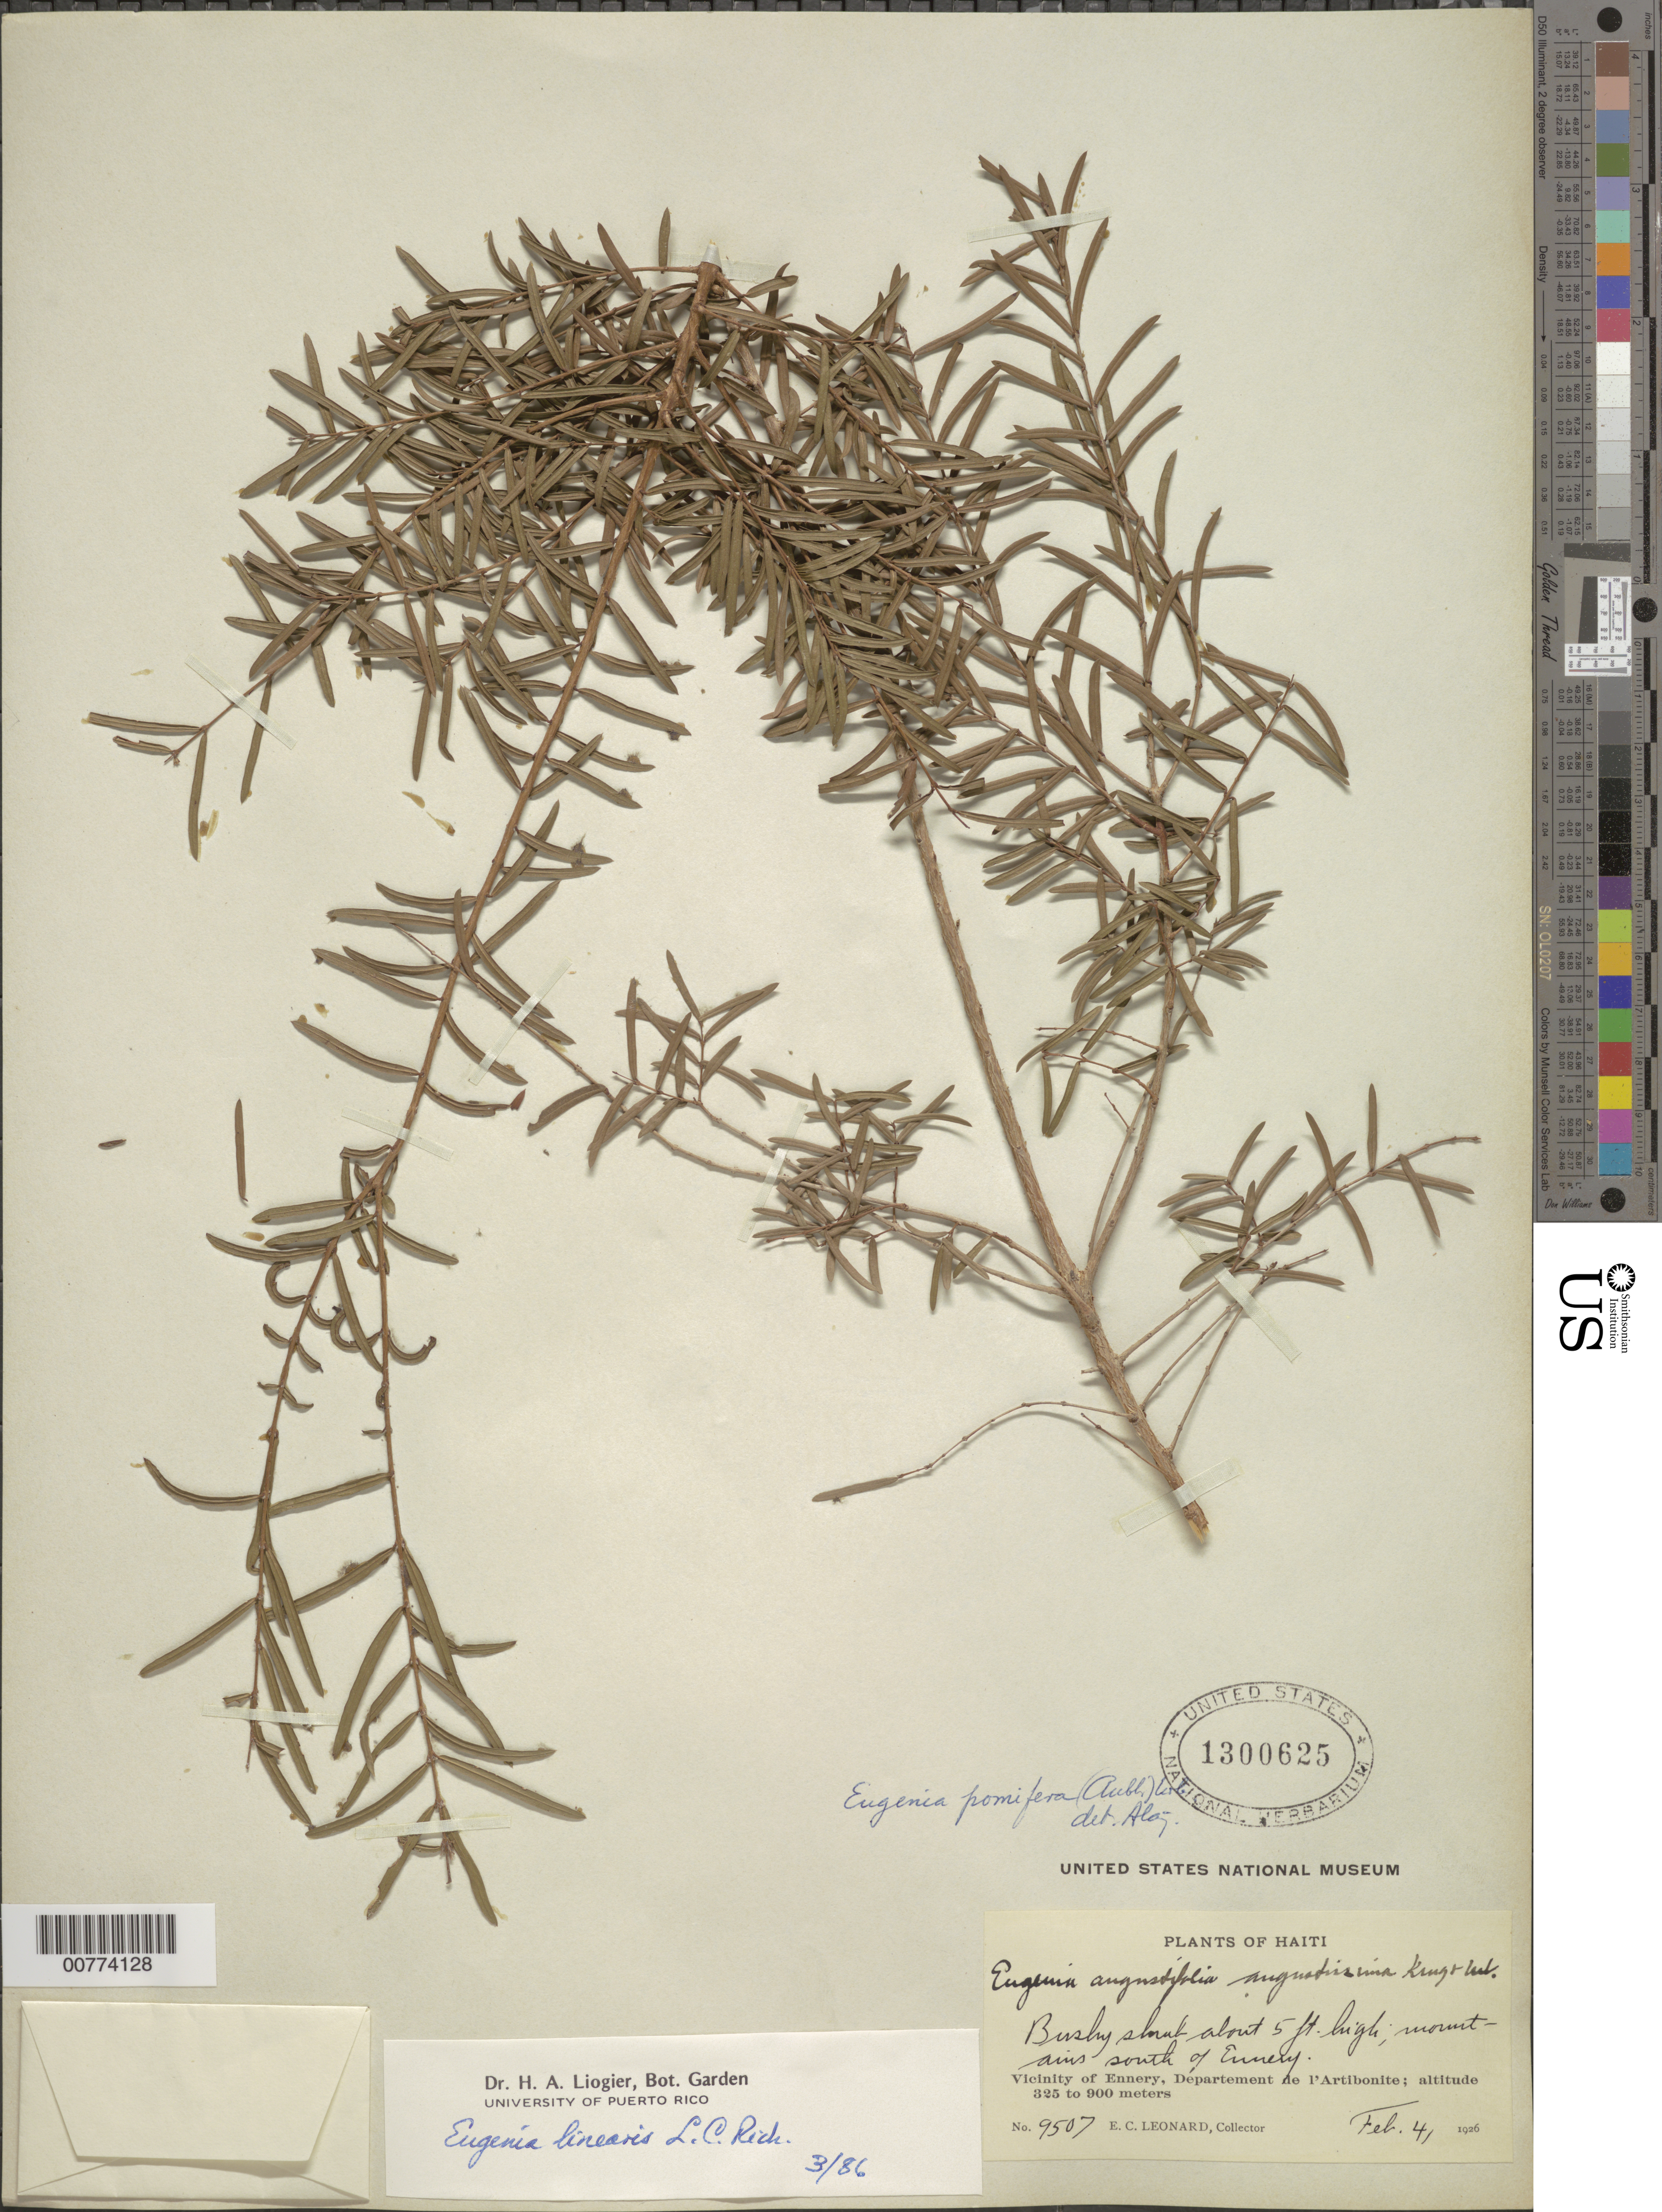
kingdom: Plantae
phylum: Tracheophyta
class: Magnoliopsida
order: Myrtales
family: Myrtaceae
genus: Eugenia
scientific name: Eugenia linearis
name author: Rich. ex O. Berg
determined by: Liogier, Alain H.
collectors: E. C. Leonard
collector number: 9507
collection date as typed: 04 Feb 1926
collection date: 1926-02-04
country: Haiti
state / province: Artibonite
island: Hispaniola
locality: Vicinity of Ennery, mountains south of Ennery.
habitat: Mountains.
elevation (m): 325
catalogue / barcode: US 1300625